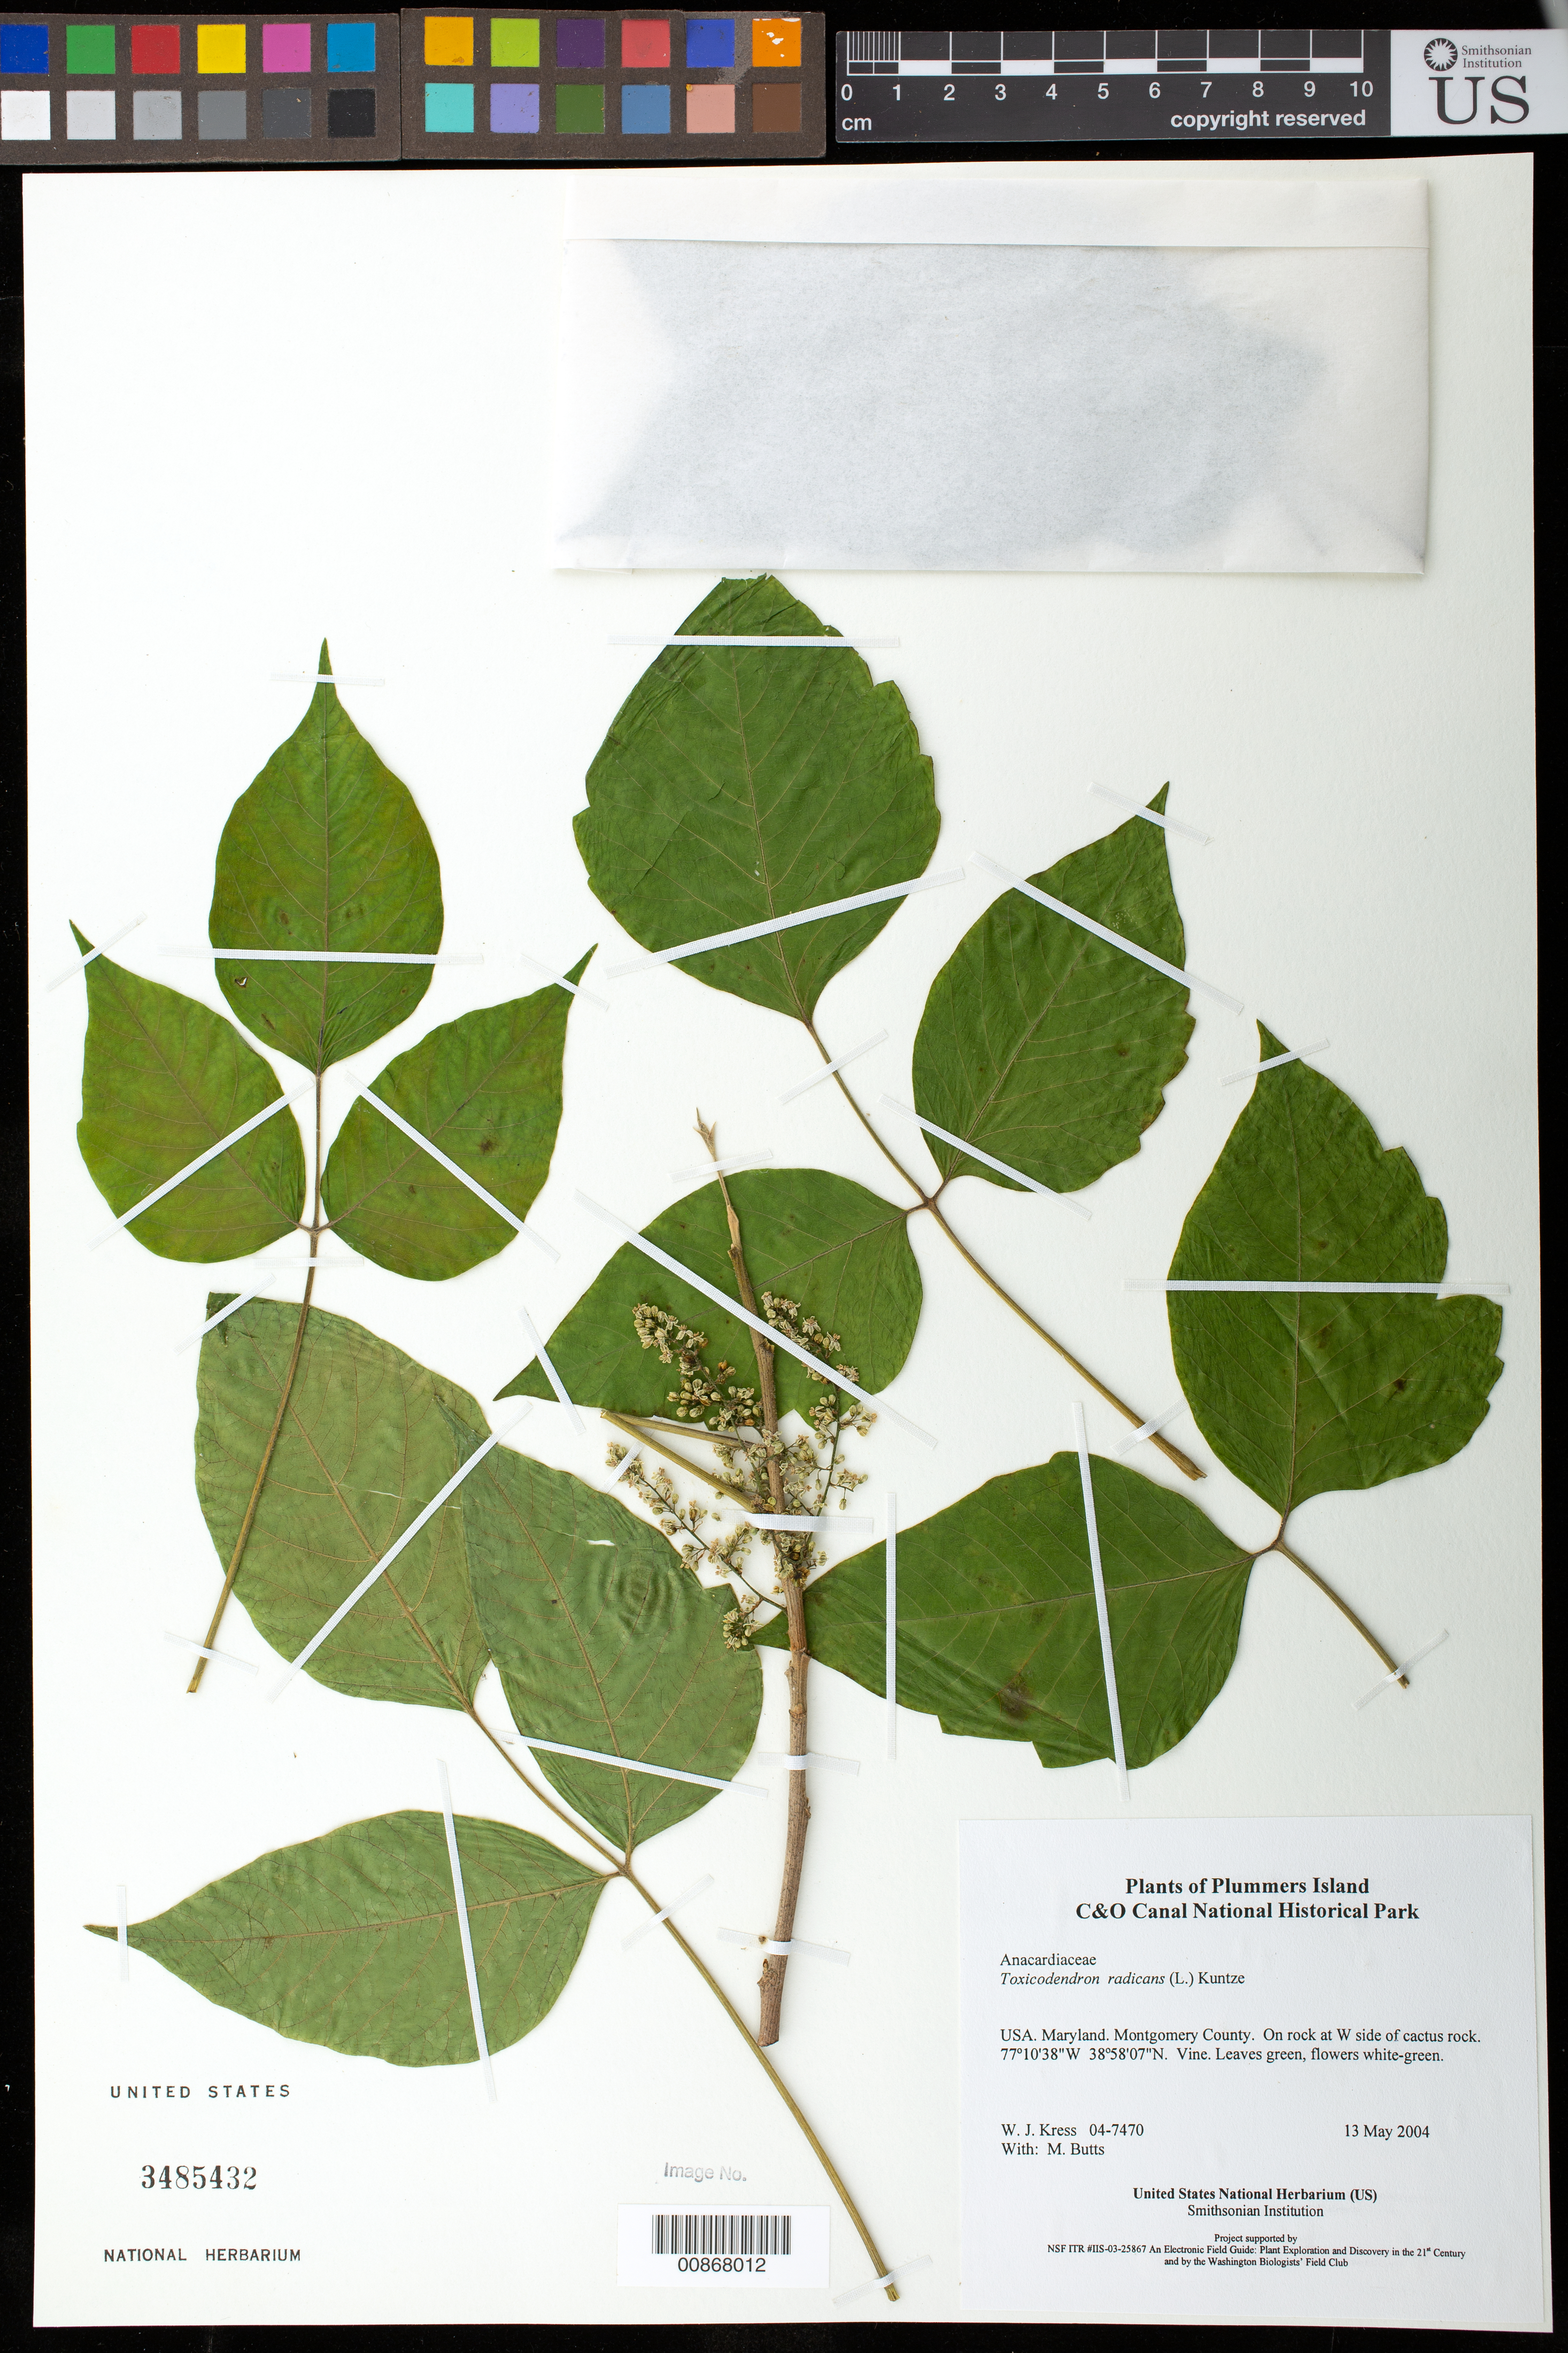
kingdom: Plantae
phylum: Tracheophyta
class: Magnoliopsida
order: Sapindales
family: Anacardiaceae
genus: Toxicodendron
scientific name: Toxicodendron radicans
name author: (L.) Kuntze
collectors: W. J. Kress & M. B. Butts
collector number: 04-7470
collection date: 2004-05-13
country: United States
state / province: Maryland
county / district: Montgomery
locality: Chesapeake and Ohio Canal National Historical Park, Plummers Island, on rock at W side of cactus rock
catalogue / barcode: US 3485432